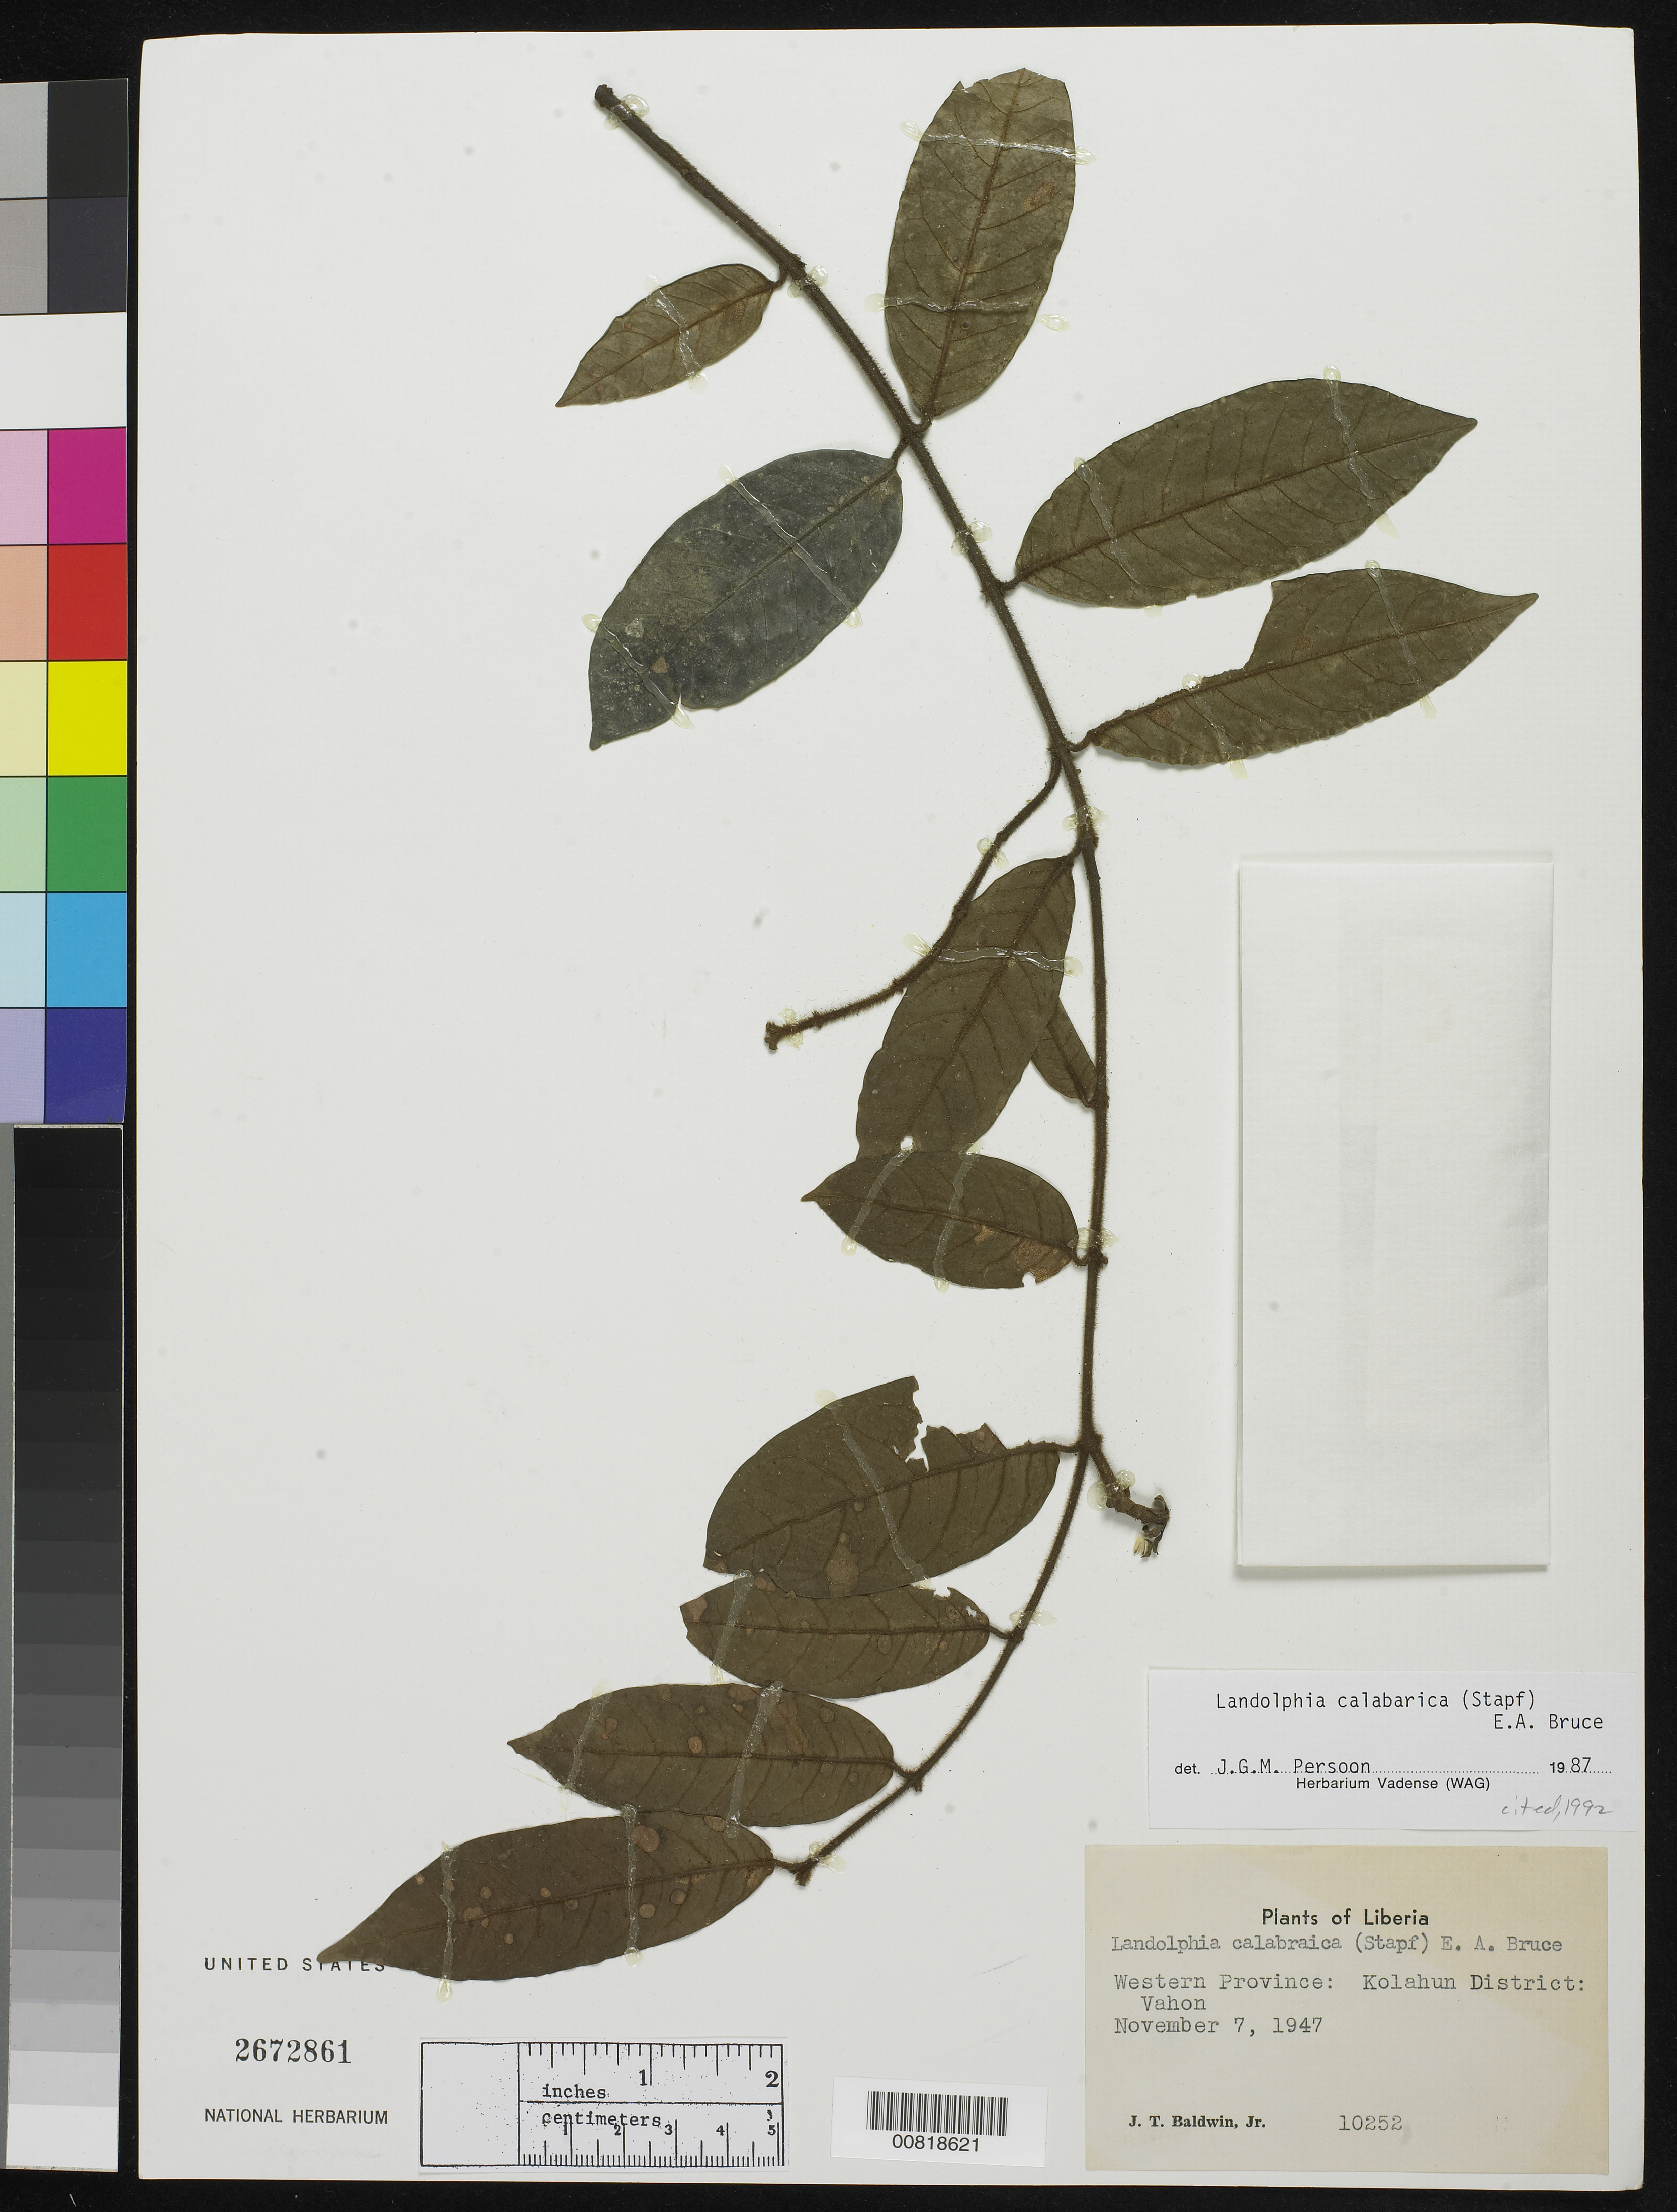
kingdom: Plantae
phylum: Tracheophyta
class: Magnoliopsida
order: Gentianales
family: Apocynaceae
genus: Landolphia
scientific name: Landolphia calabarica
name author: (Stapf) E.A. Bruce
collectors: J. T. Baldwin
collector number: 10252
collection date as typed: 7 Nov 1947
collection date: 1947-11-07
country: Liberia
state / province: Lofa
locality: Western Province: Kolahun District, Vahon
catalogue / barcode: US 2672861